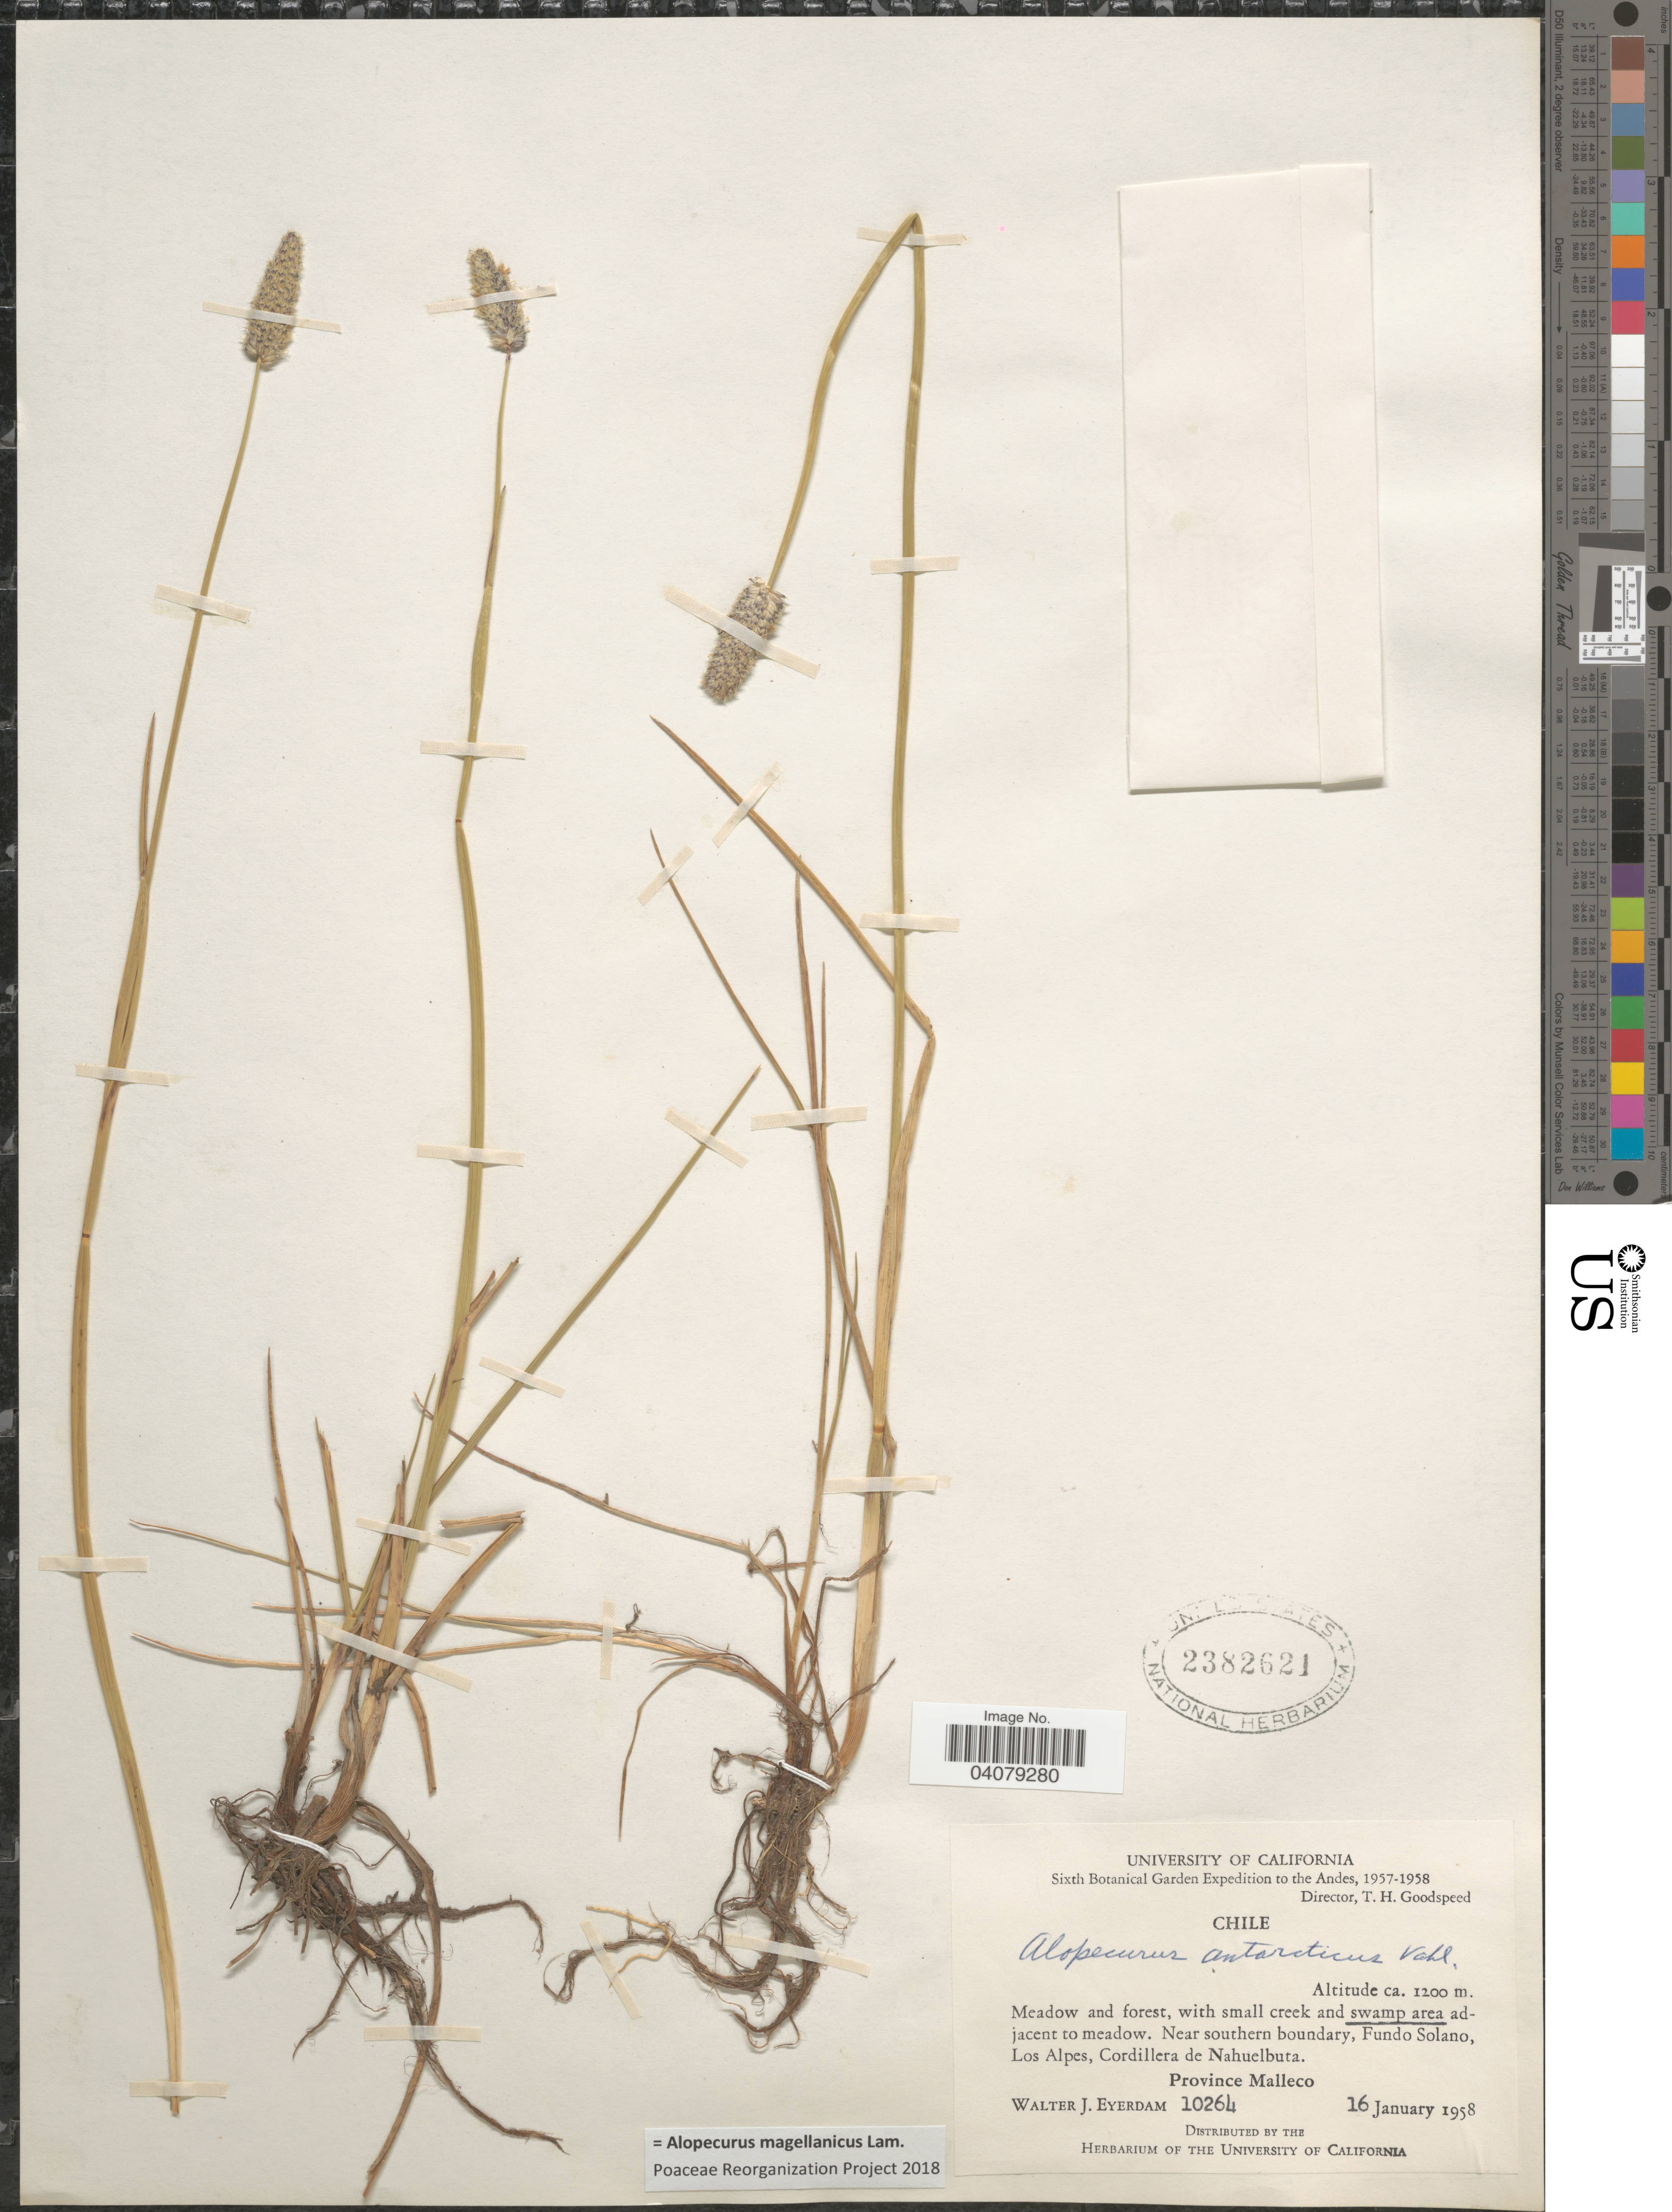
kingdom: Plantae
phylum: Tracheophyta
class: Liliopsida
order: Poales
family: Poaceae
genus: Alopecurus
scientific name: Alopecurus magellanicus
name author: Lam.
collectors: W. J. Eyerdam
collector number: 10264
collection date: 1958-01-16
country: Chile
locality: Sixth Botanical Garden Expedition to the Andes, 1957-1958. Near southern boundary, Fundo Solano, Los Alpes, Cordillera de Nahuelbuta. Province Malleco.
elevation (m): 1200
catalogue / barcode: US 2382621